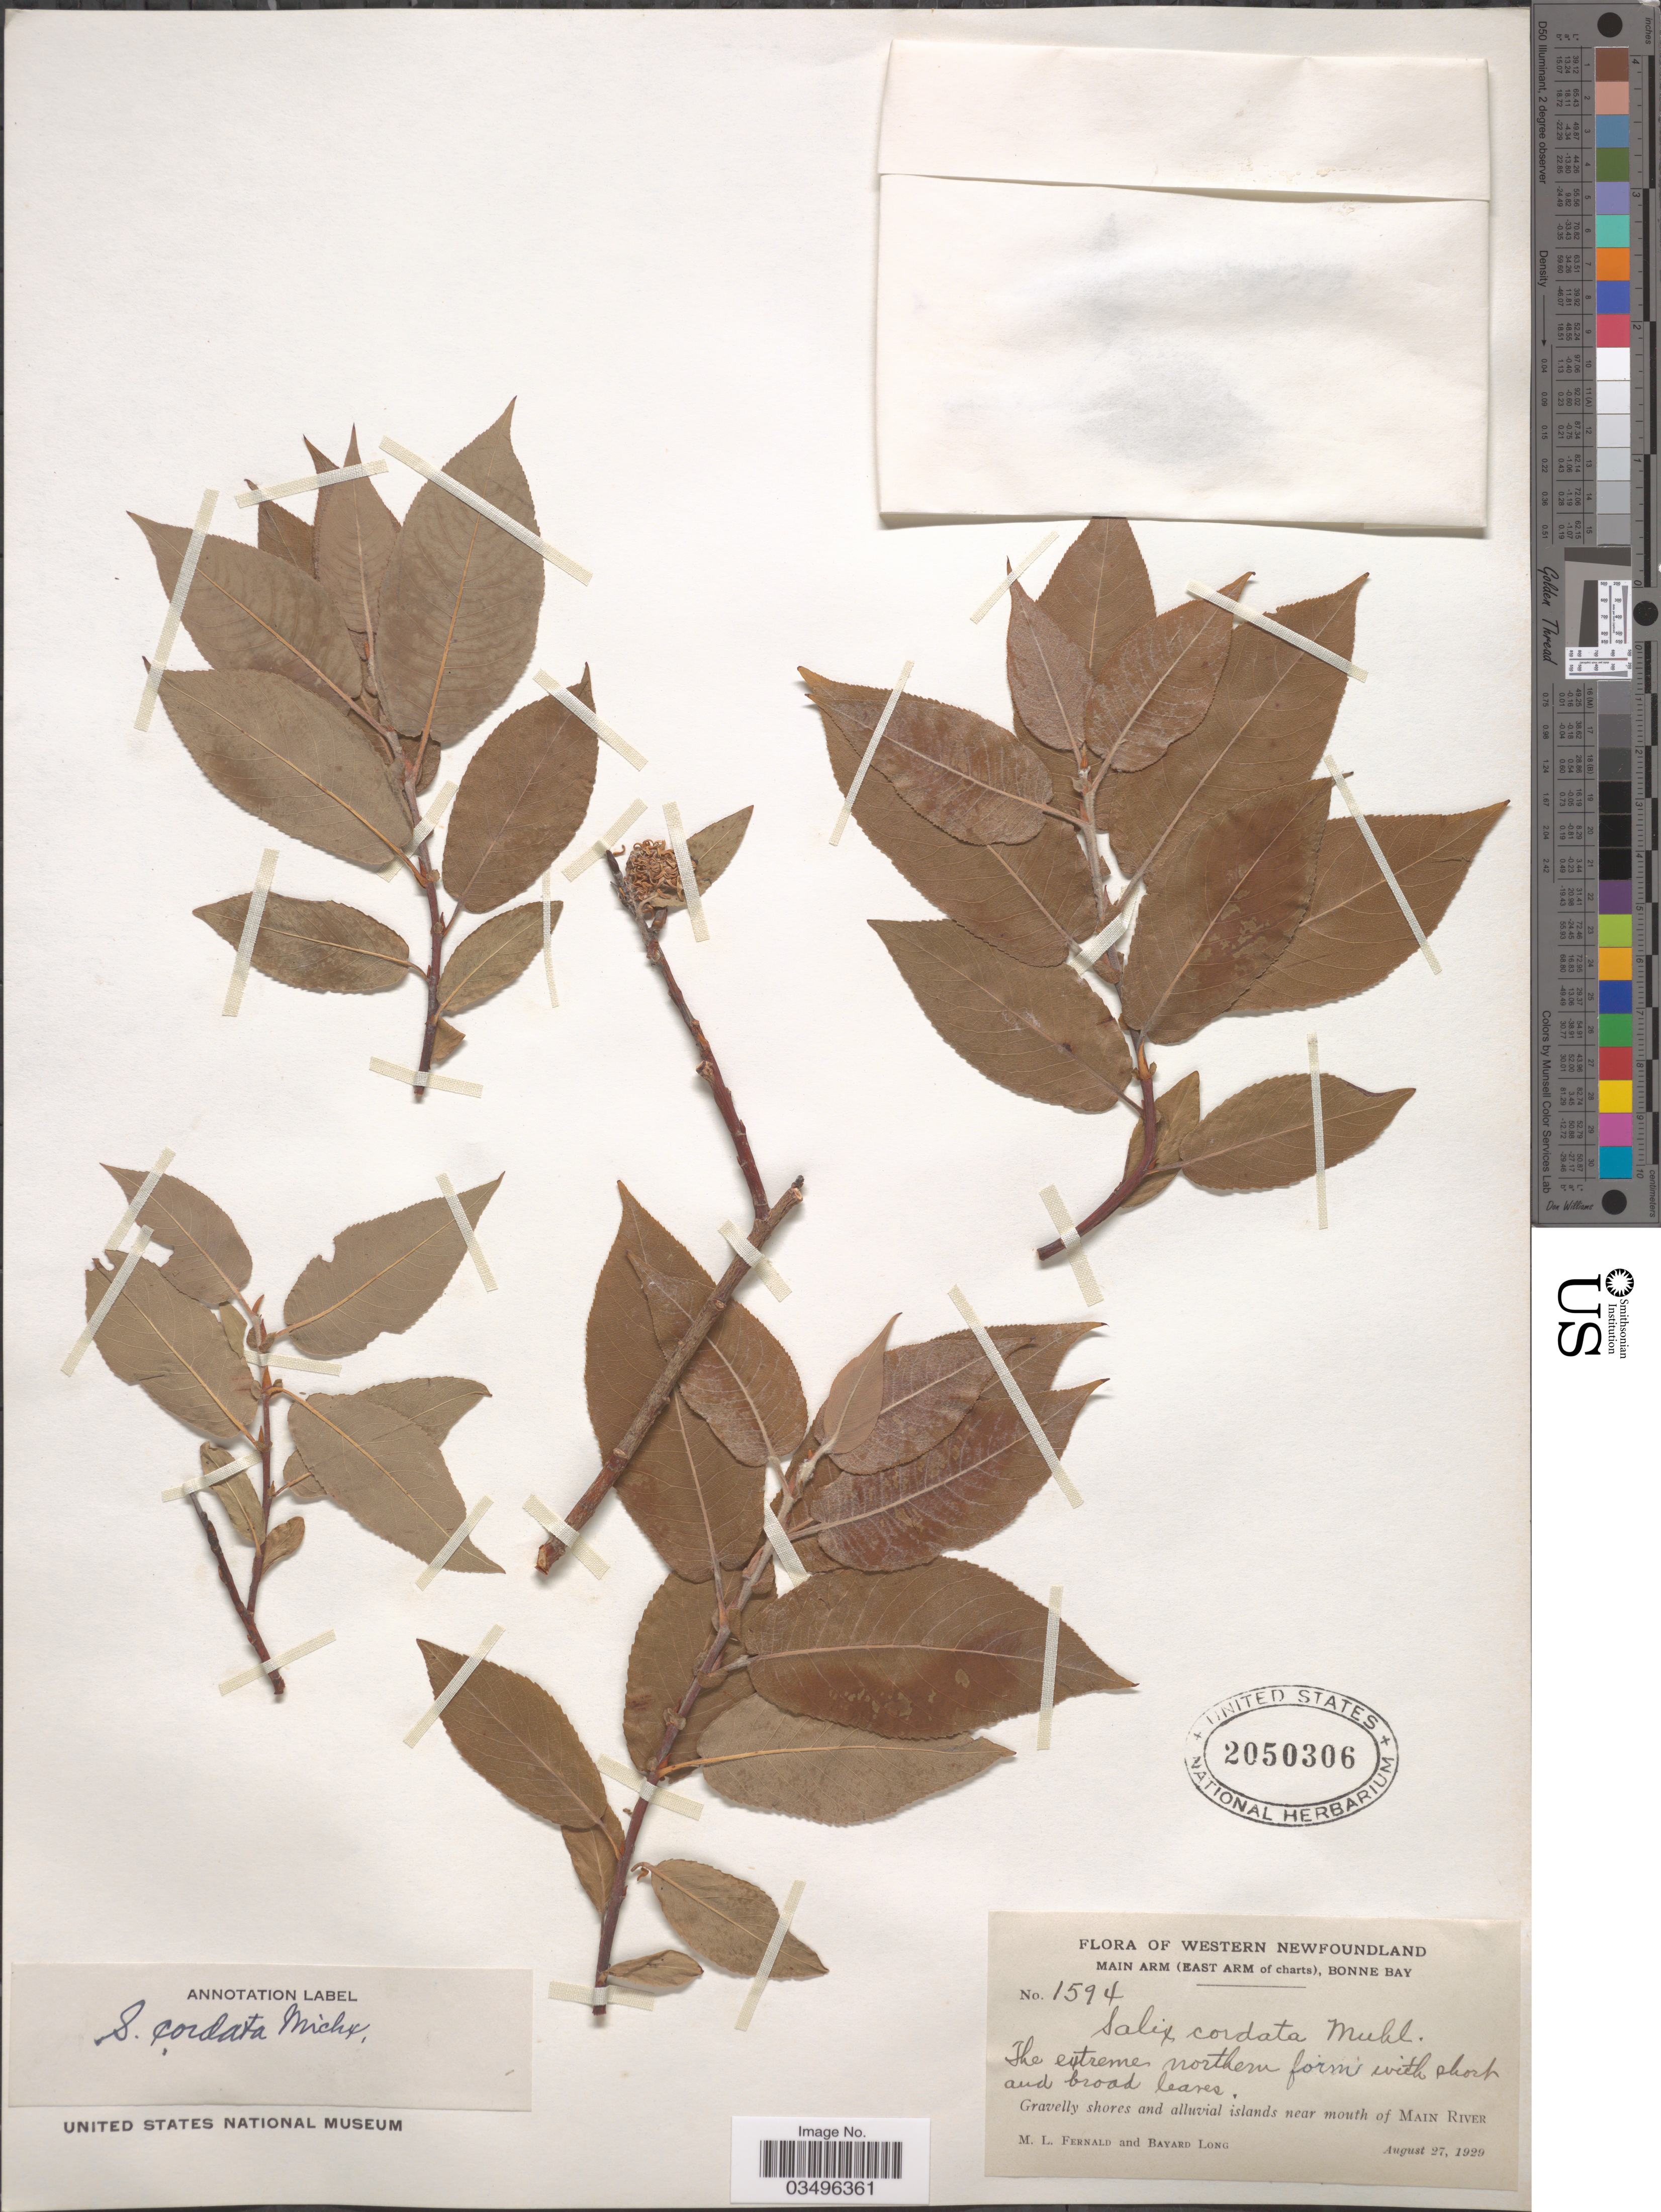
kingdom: Plantae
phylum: Tracheophyta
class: Magnoliopsida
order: Malpighiales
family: Salicaceae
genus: Salix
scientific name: Salix cordata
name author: Michx.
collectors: M. L. Fernald & B. Long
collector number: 1594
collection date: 1929-08-27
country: Canada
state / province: Newfoundland and Labrador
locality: Western Newfoundland. Main Arm (East Arm of charts), Bonne Bay. Gravelly shores and alluvial islands near mouth of Main River.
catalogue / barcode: US 2050306